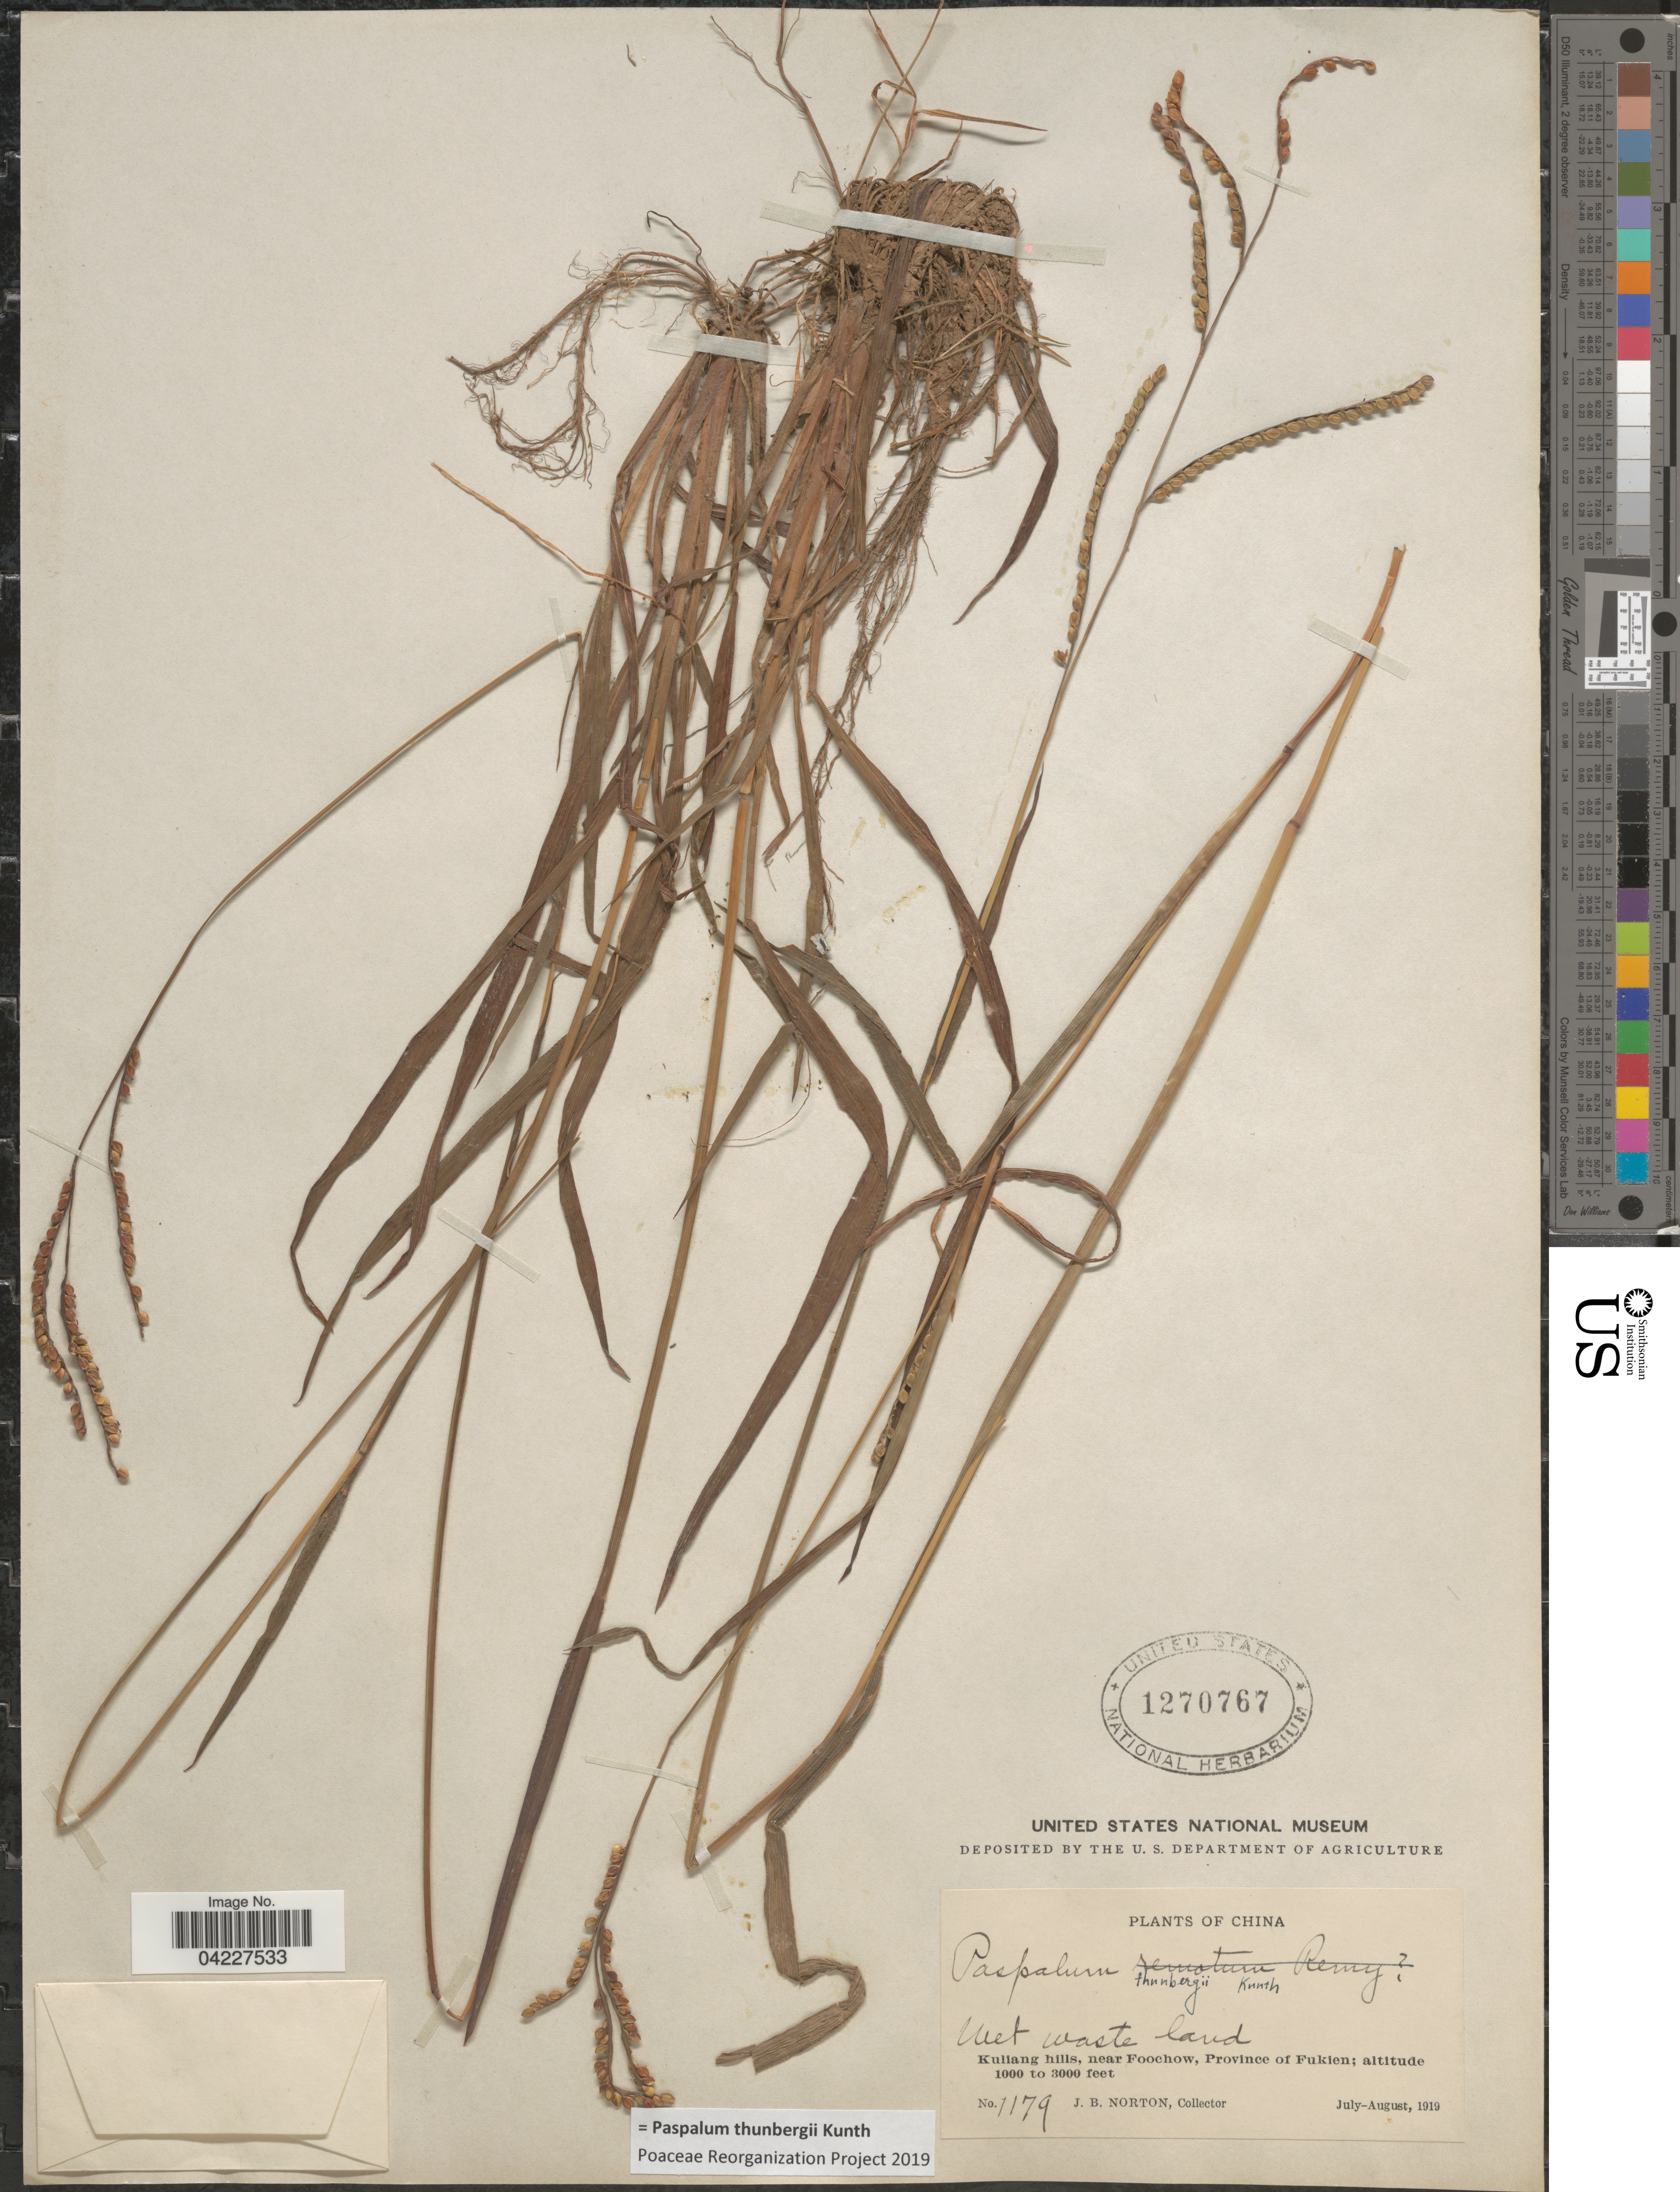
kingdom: Plantae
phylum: Tracheophyta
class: Liliopsida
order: Poales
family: Poaceae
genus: Paspalum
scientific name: Paspalum thunbergii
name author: Kunth ex Steud.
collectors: J. B. Norton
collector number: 1179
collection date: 1919-07/1919-08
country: China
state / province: Fujian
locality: Kuliang hills, near Foochow, Province of Fukien.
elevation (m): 305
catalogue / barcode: US 1270767